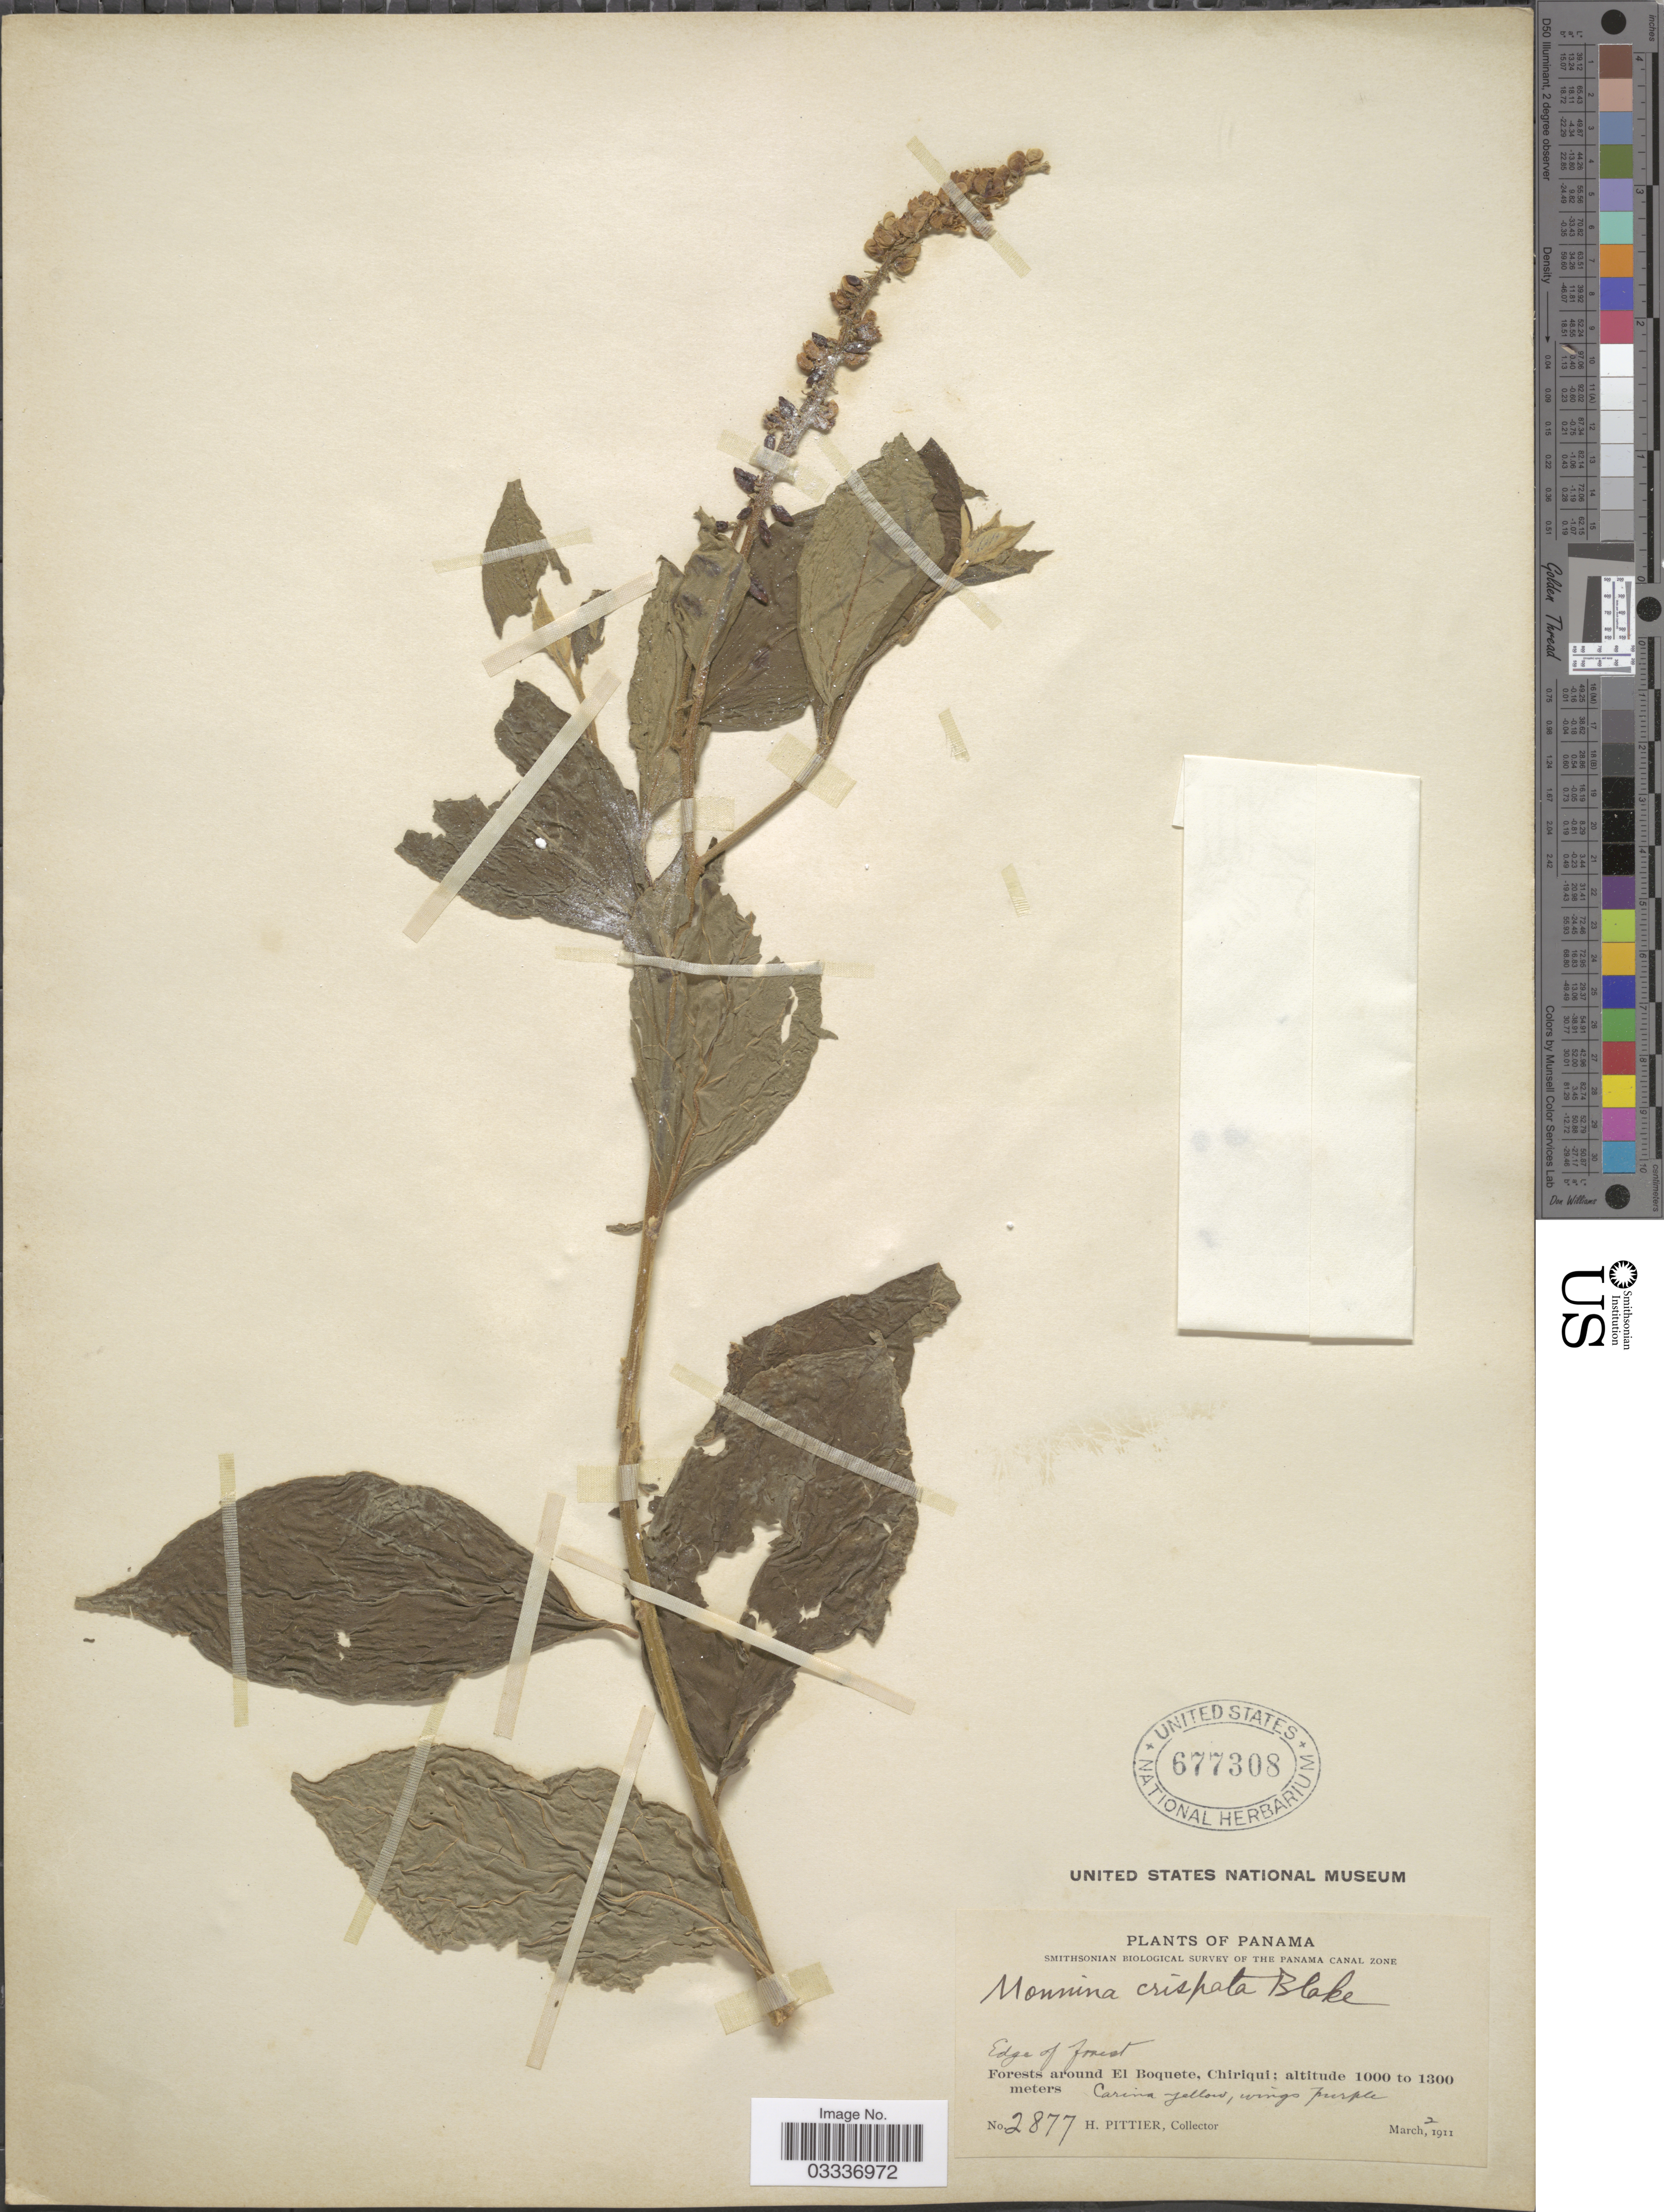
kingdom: Plantae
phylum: Tracheophyta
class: Magnoliopsida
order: Fabales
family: Polygalaceae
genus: Monnina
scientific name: Monnina sylvatica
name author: Schltdl. & Cham.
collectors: H. F. Pittier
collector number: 2877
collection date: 1911-03-02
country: Panama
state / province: Chiriqui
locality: Forests around El Boquete.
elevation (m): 1000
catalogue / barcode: US 677308